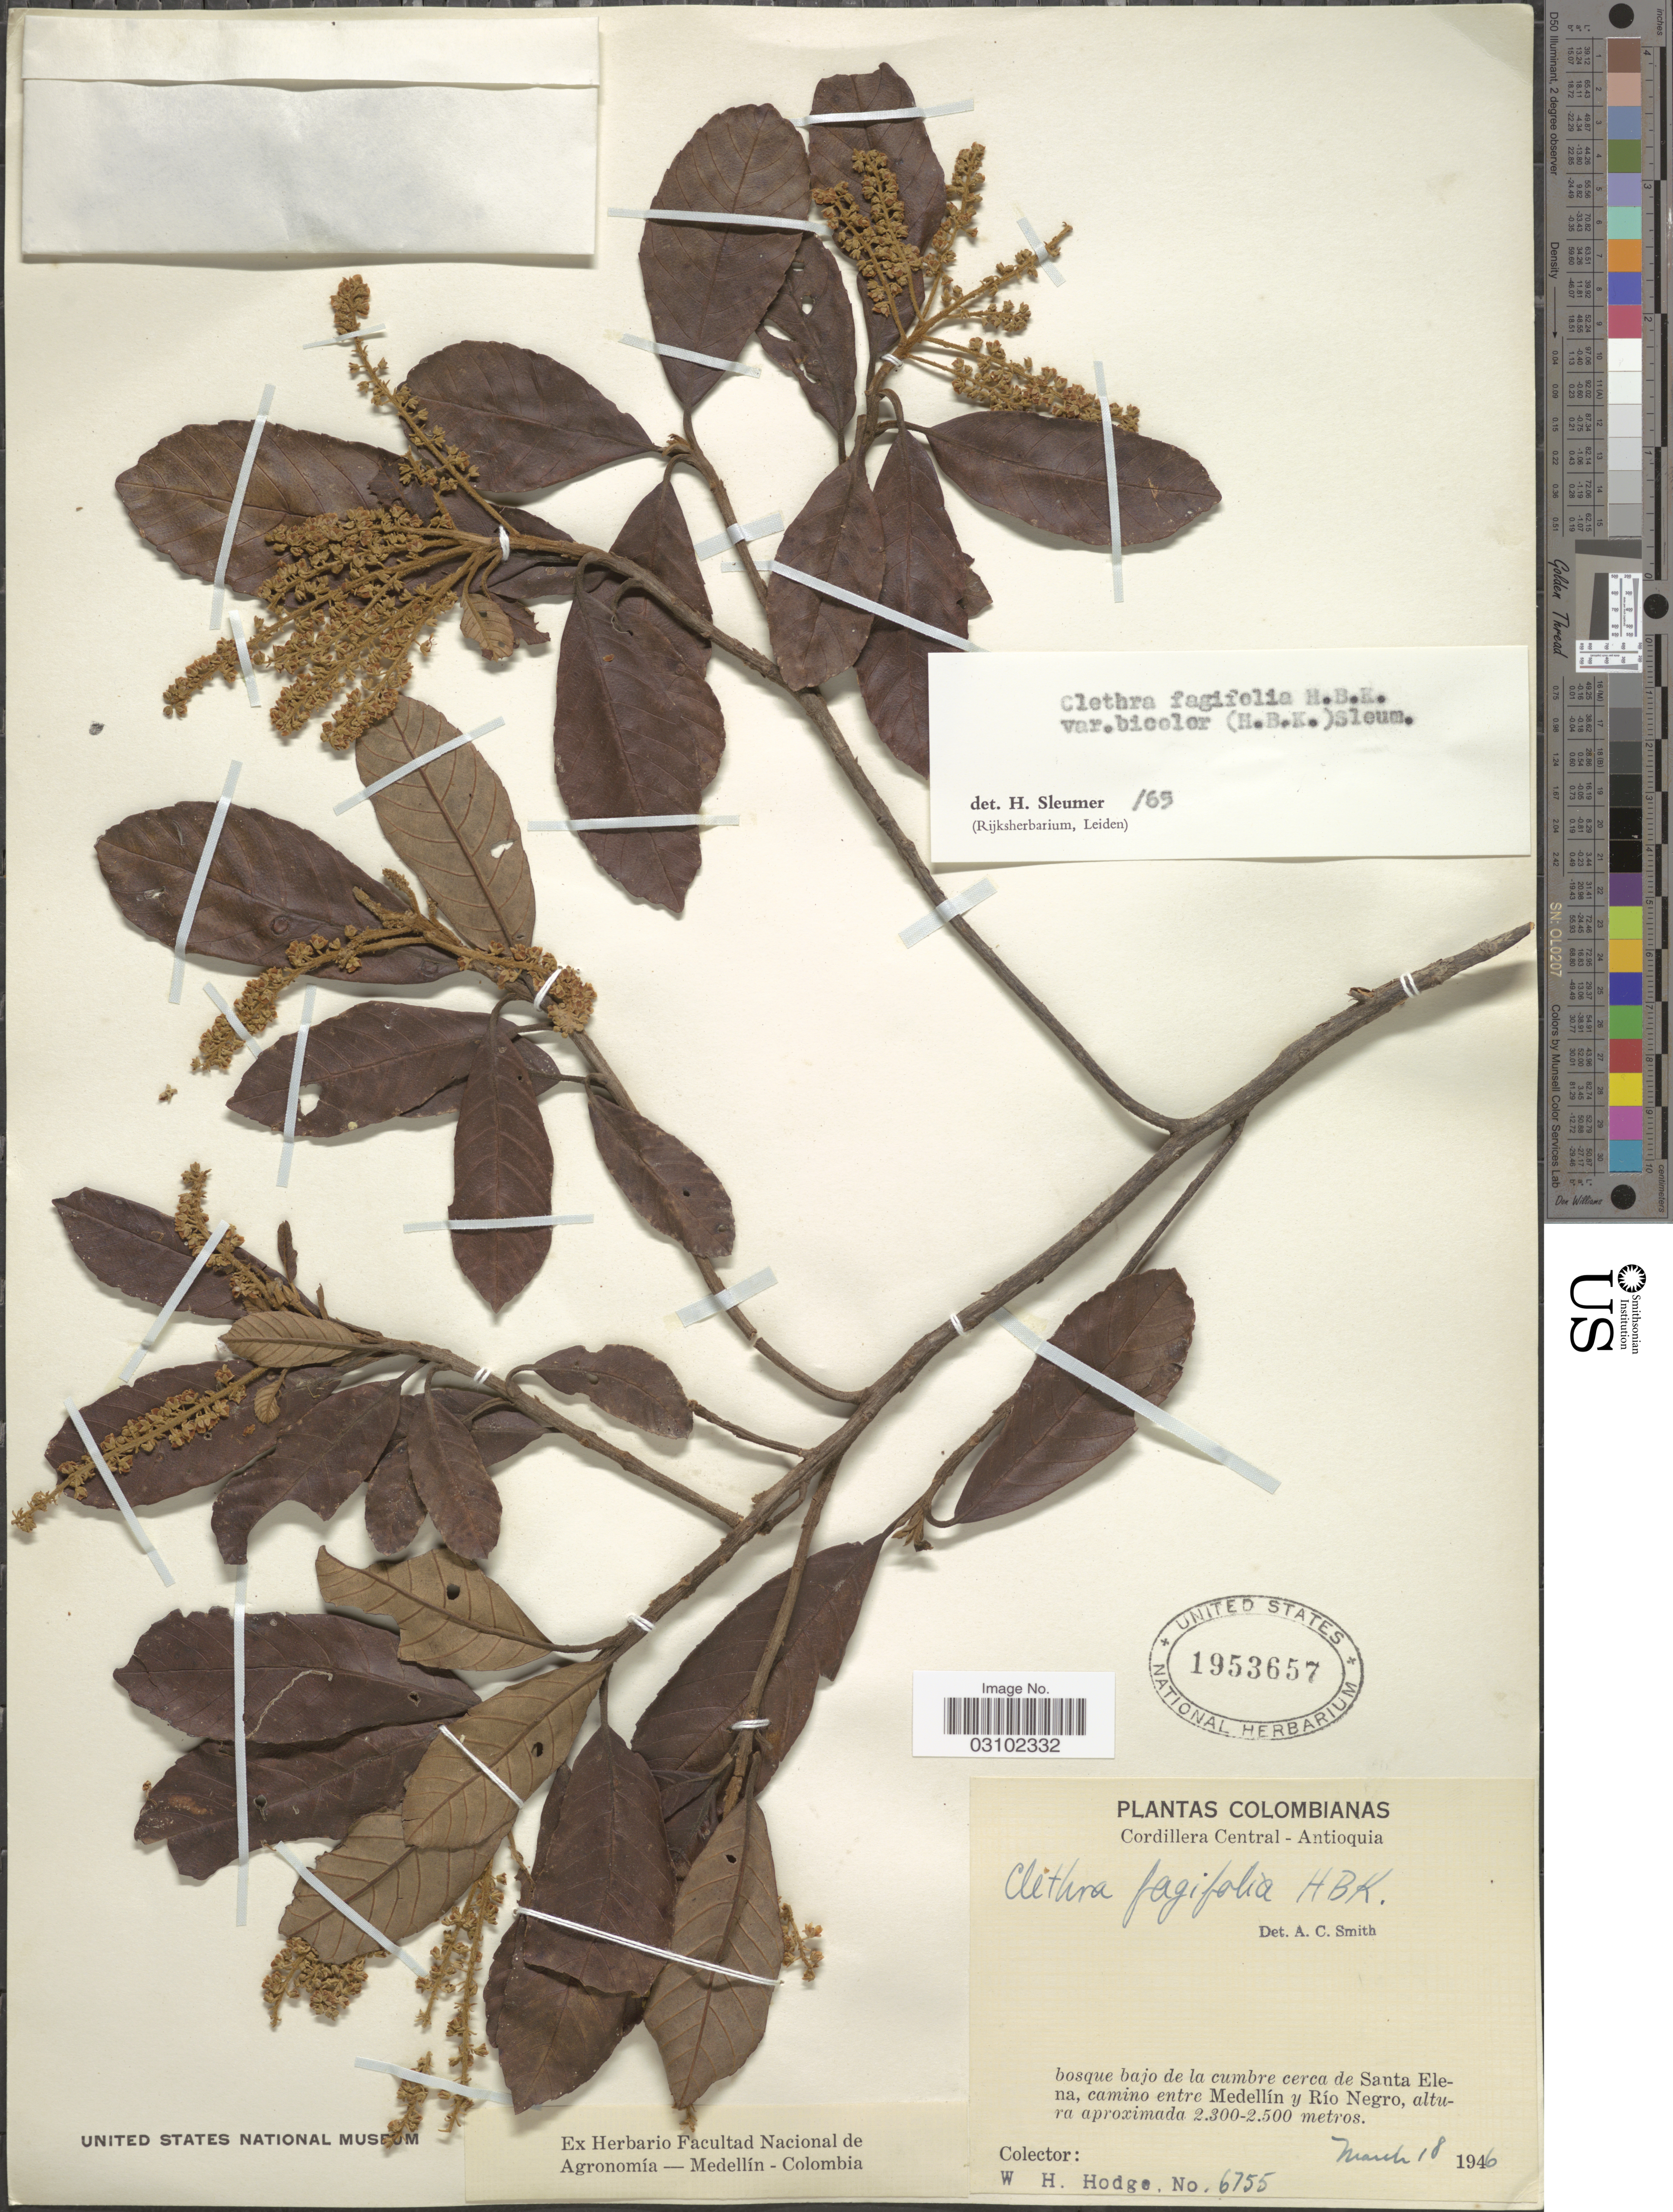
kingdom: Plantae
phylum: Tracheophyta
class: Magnoliopsida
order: Ericales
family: Clethraceae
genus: Clethra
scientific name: Clethra fagifolia var. bicolor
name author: Kunth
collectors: W. Hodge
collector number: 6755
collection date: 1946-03-18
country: Colombia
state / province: Antioquia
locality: Cordillera Central, bosque bajo de la cumbre cerca de Santa Elena, camino entre Medellín y Río Negro.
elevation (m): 2300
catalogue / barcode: US 1953657